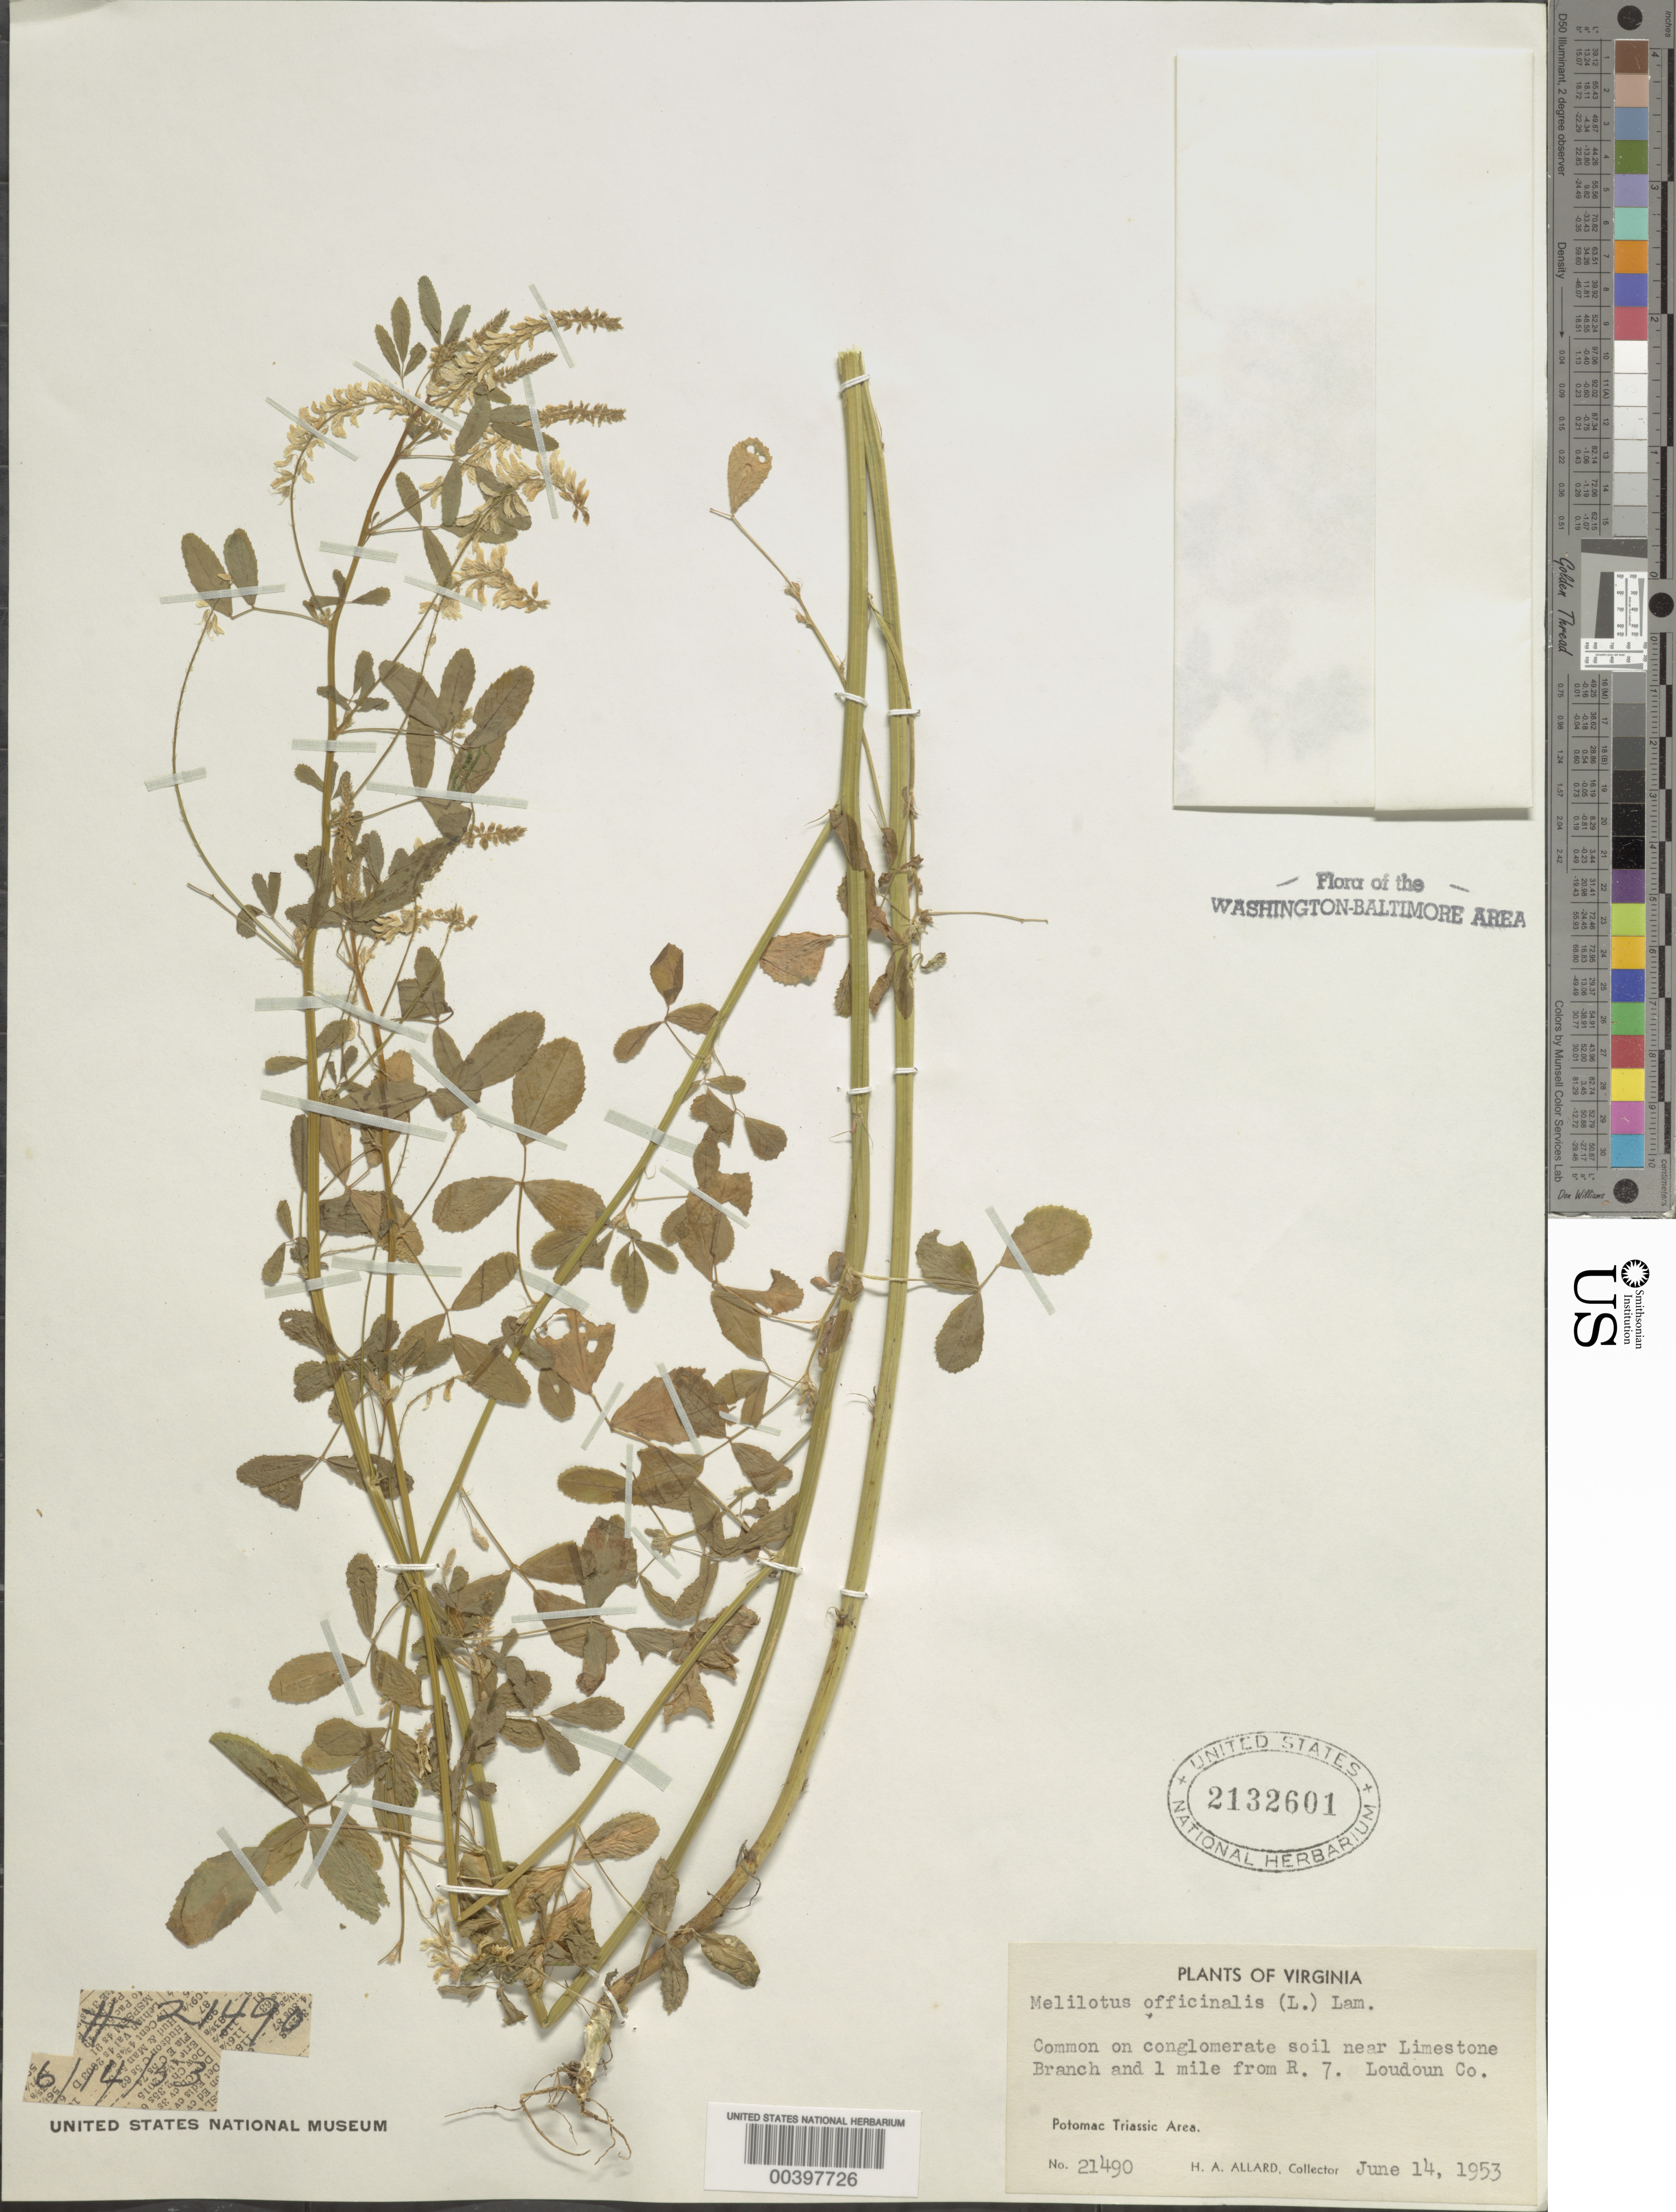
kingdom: Plantae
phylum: Tracheophyta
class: Magnoliopsida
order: Fabales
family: Fabaceae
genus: Melilotus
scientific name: Melilotus officinalis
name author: (L.) Lam.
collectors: H. A. Allard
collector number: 21490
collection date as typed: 14 Jun 1953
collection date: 1953-06-14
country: United States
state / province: Virginia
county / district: Loudoun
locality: Limestone Branch and Route 7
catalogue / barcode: US 2132601